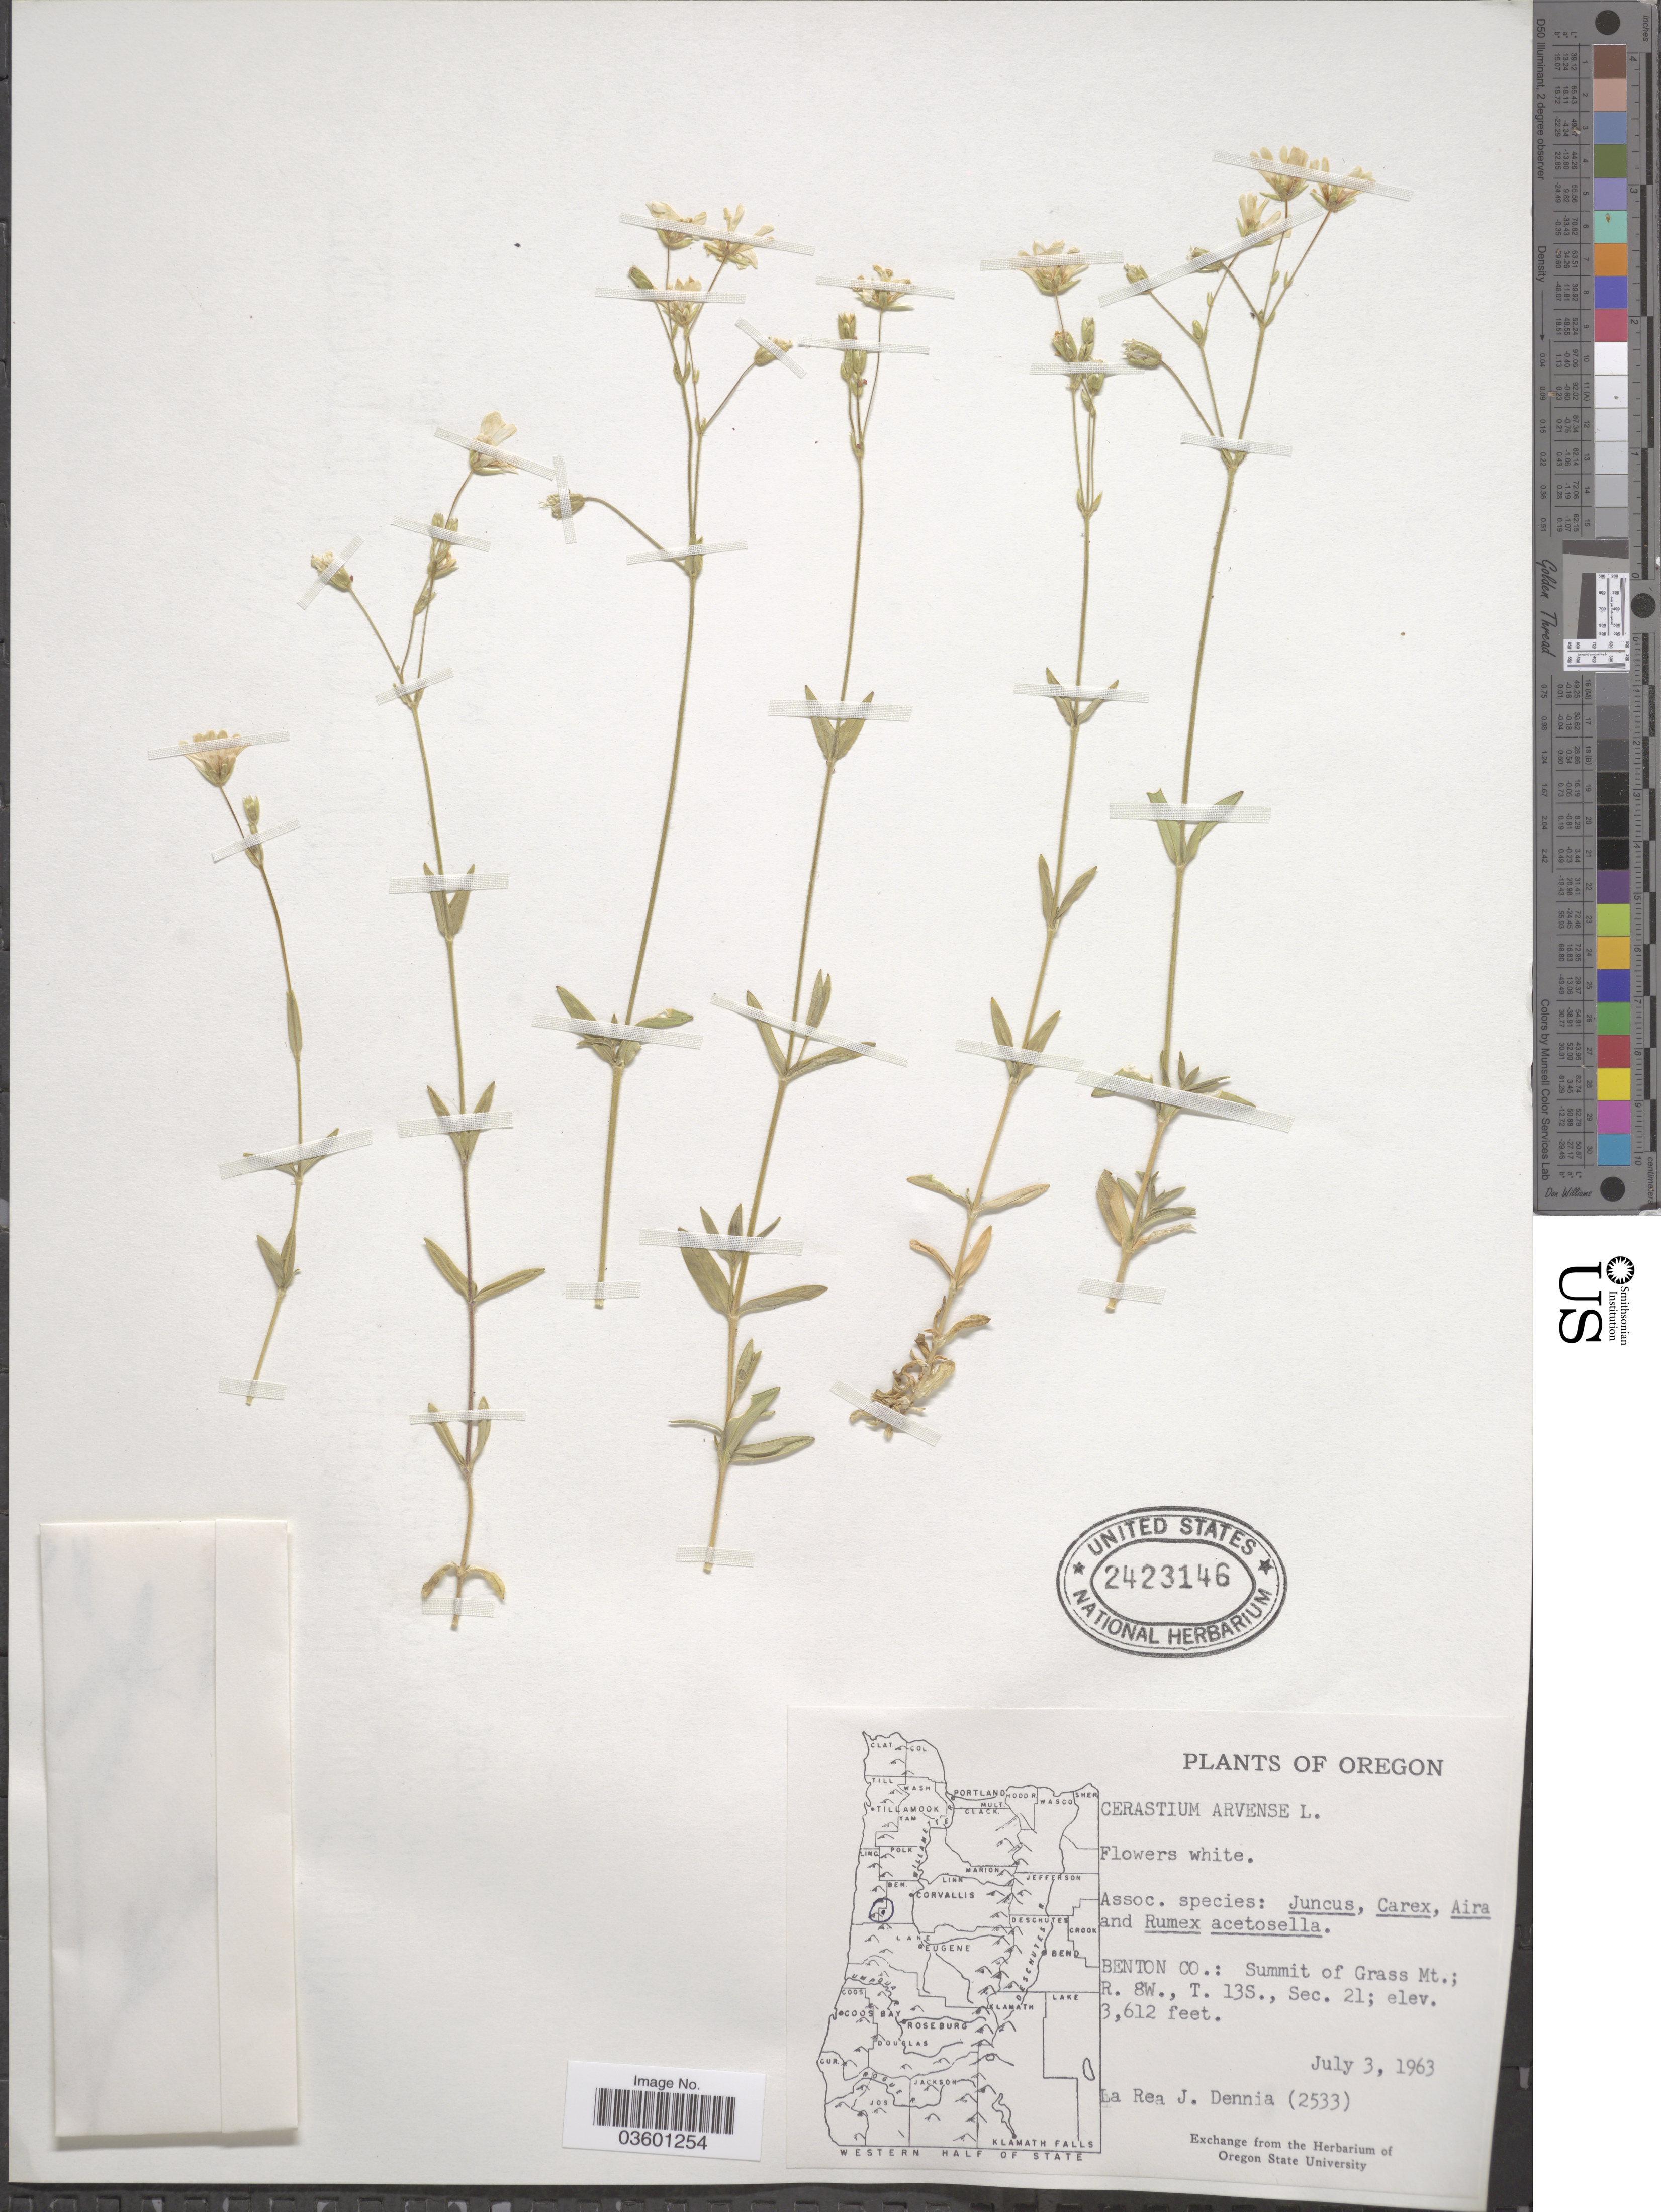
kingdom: Plantae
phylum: Tracheophyta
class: Magnoliopsida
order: Caryophyllales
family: Caryophyllaceae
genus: Cerastium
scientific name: Cerastium arvense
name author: L.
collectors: L. Dennis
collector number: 2533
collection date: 1963-07-03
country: United States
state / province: Oregon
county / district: Benton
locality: Benton Co.: Summit of Grass Mt.; R. 8W., T. 13S., Sec. 21.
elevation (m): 1101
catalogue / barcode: US 2423146